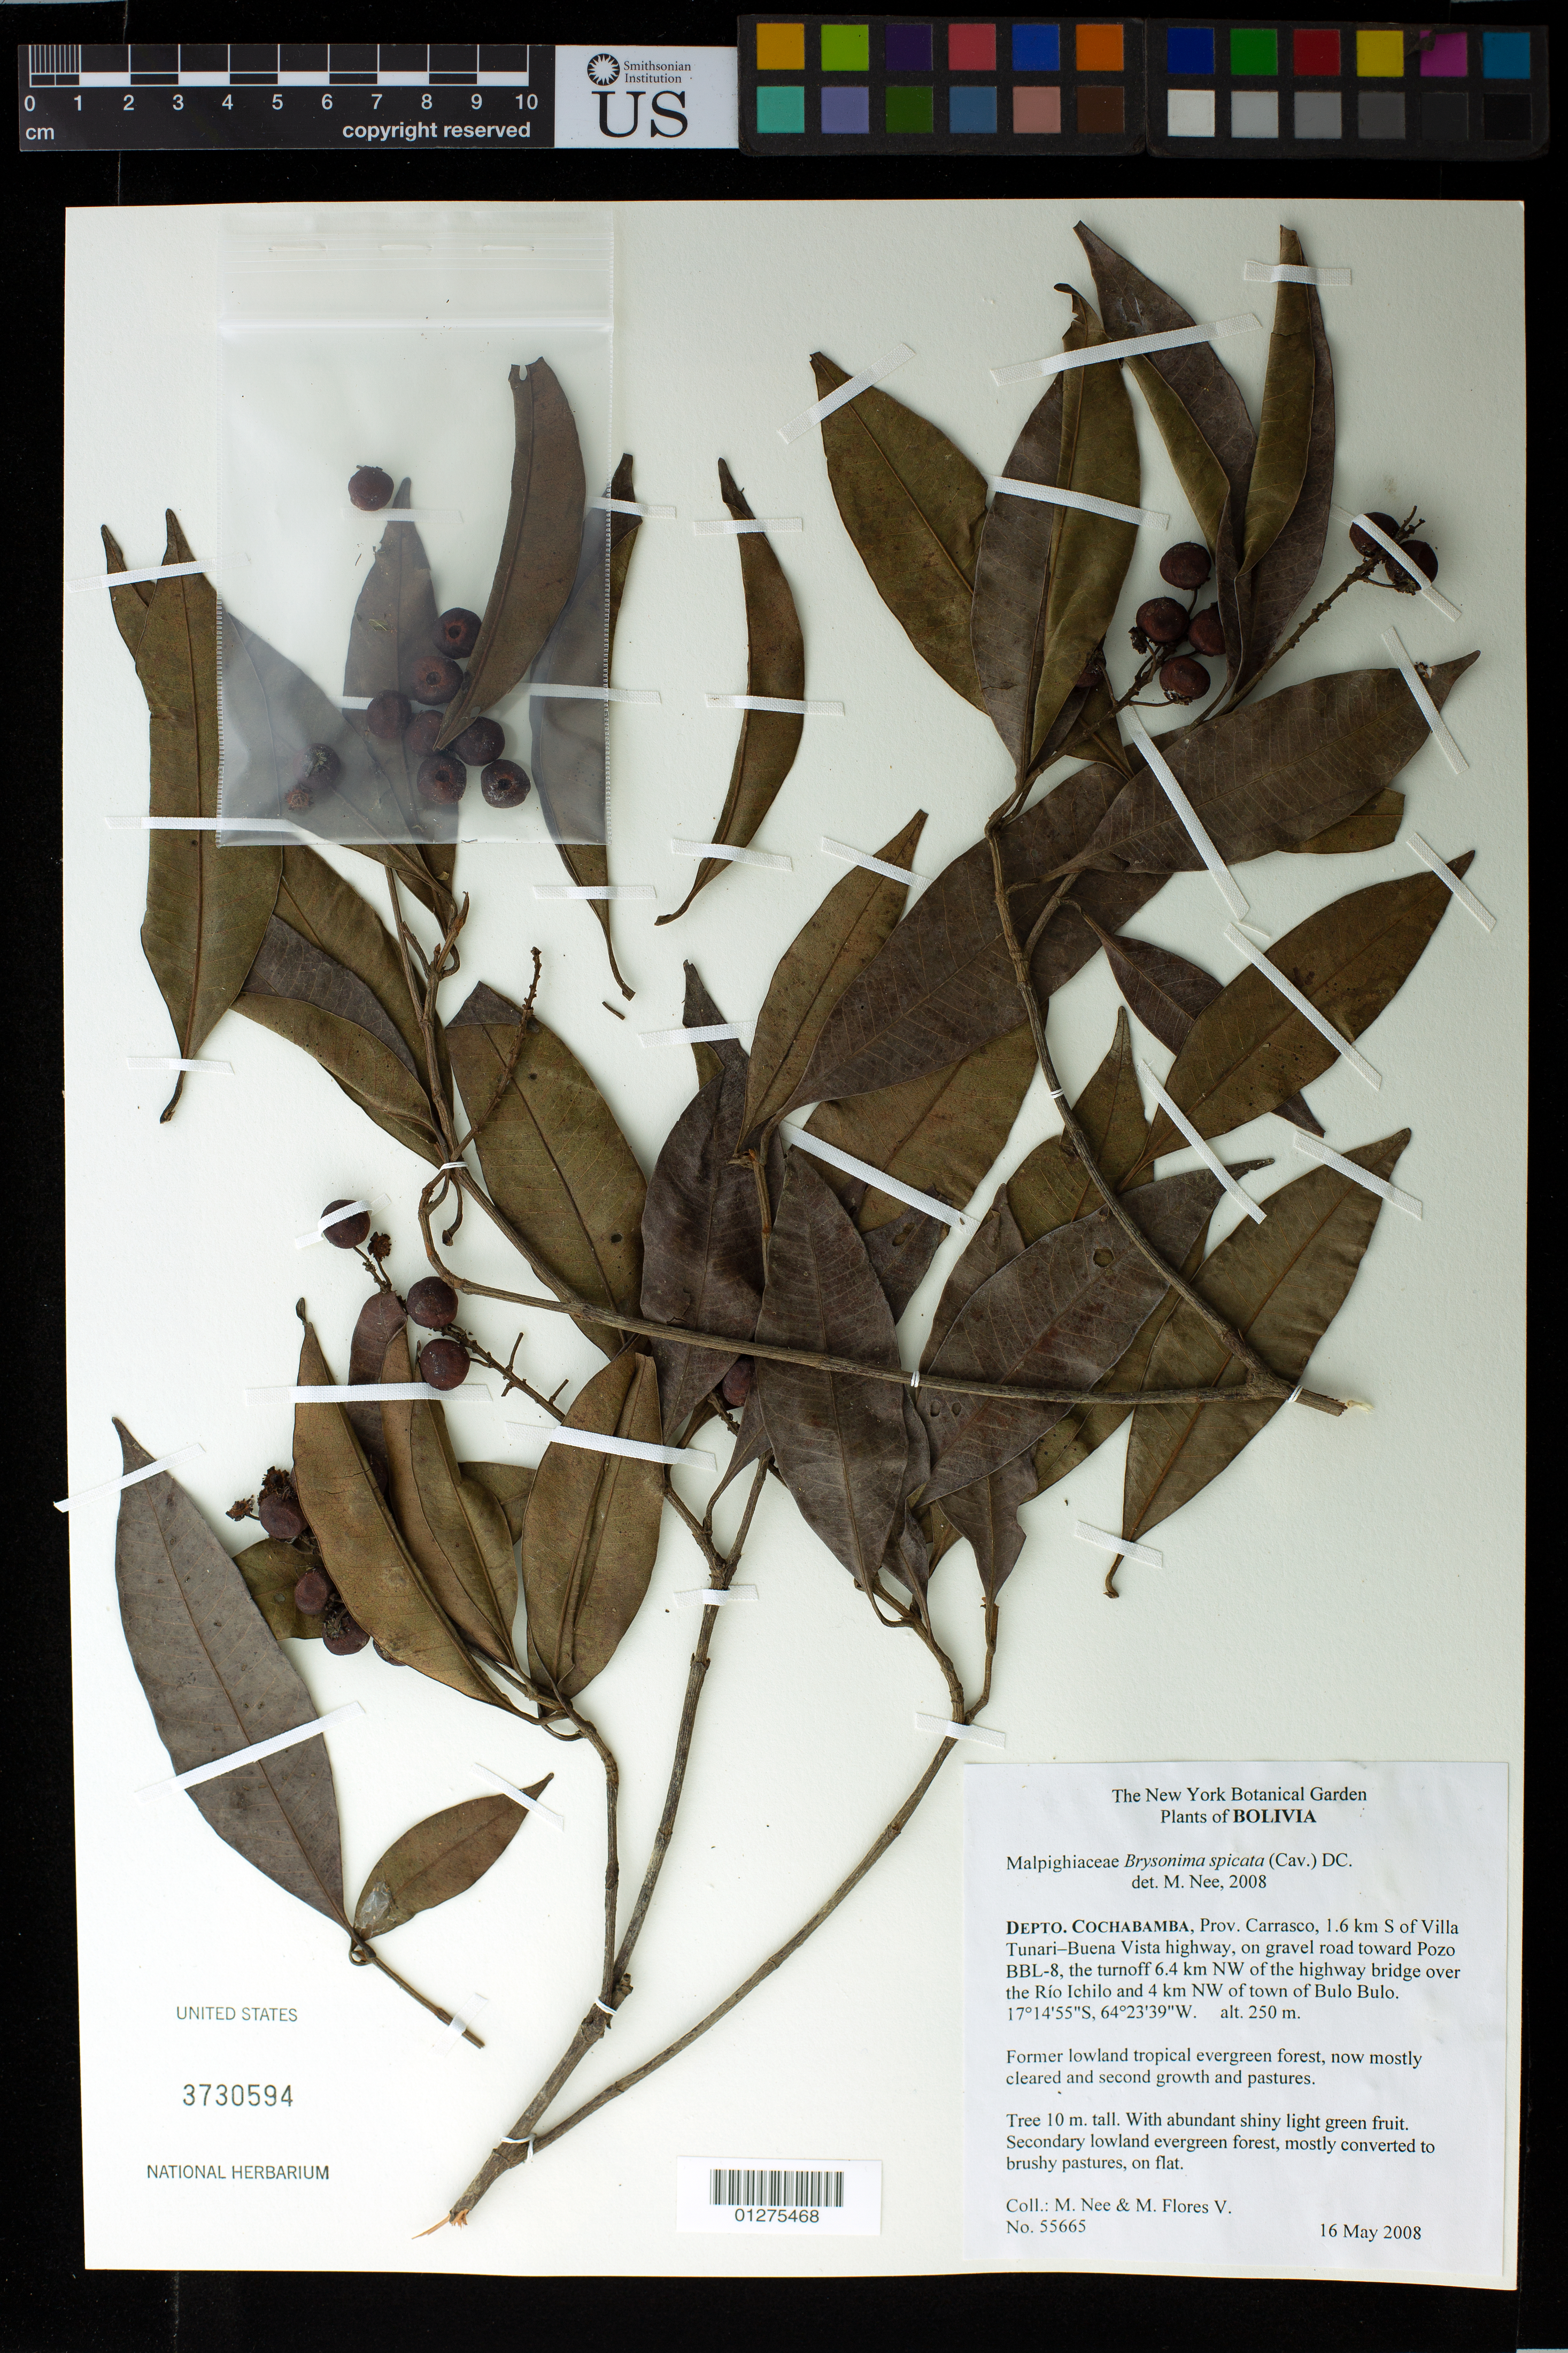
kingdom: Plantae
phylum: Tracheophyta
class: Magnoliopsida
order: Malpighiales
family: Malpighiaceae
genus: Byrsonima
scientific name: Byrsonima spicata (Cav.) DC.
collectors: M. Nee & M. Flores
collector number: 55665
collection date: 2008-05-16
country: Bolivia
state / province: Cochabamba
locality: Prov. Carrasco, 1.6 km S of Villa Tunari-Buena Vista highway, on gravel road toward Pozo BBL-8 the turnoff 6.4 km NW of the highway bridge over the Rio Ichilo and 4 km NW of town of Bulo Bulo.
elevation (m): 250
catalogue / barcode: US 3730594